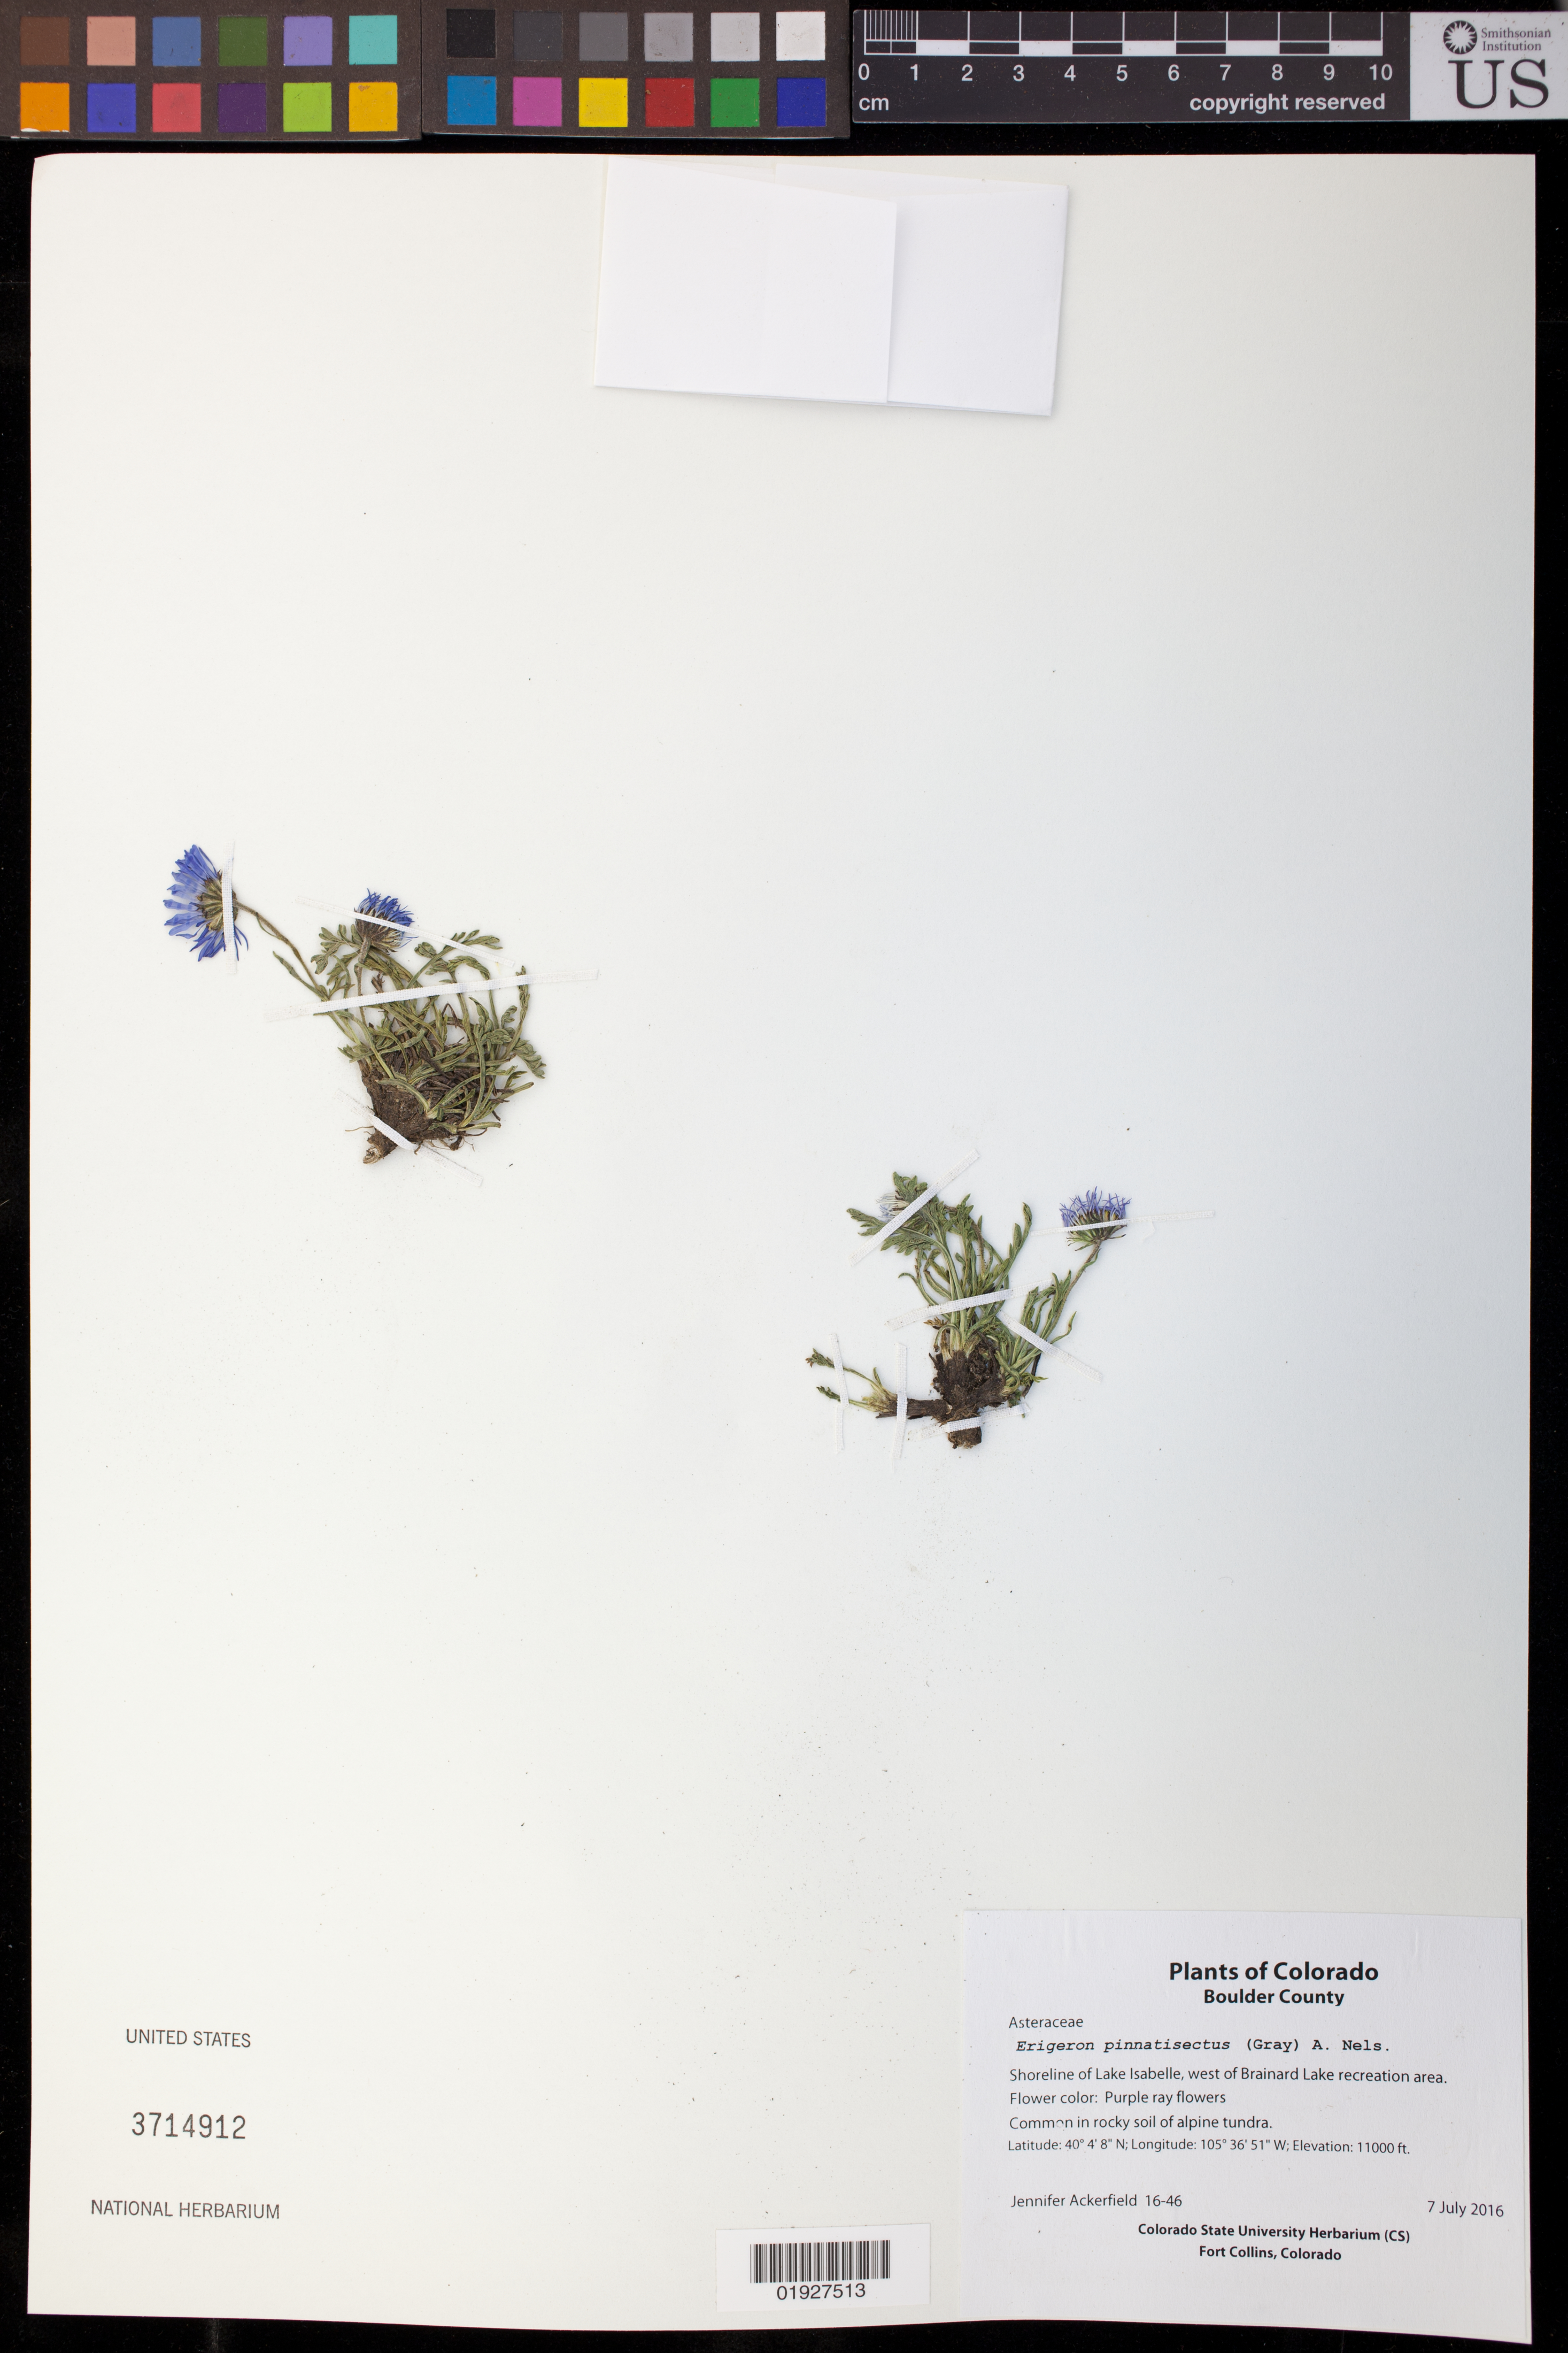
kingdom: Plantae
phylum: Tracheophyta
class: Magnoliopsida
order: Asterales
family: Asteraceae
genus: Erigeron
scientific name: Erigeron pinnatisectus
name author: (A. Gray) A. Nelson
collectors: J. Ackerfield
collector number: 16-46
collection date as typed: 7 July 2016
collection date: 2016-07-07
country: United States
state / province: Colorado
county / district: Boulder County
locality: Shoreline of Lake Isabelle, W of Brainard Lake recreation area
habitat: Common in rocky soil of alpine tundra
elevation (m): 3353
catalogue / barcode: US 3714912